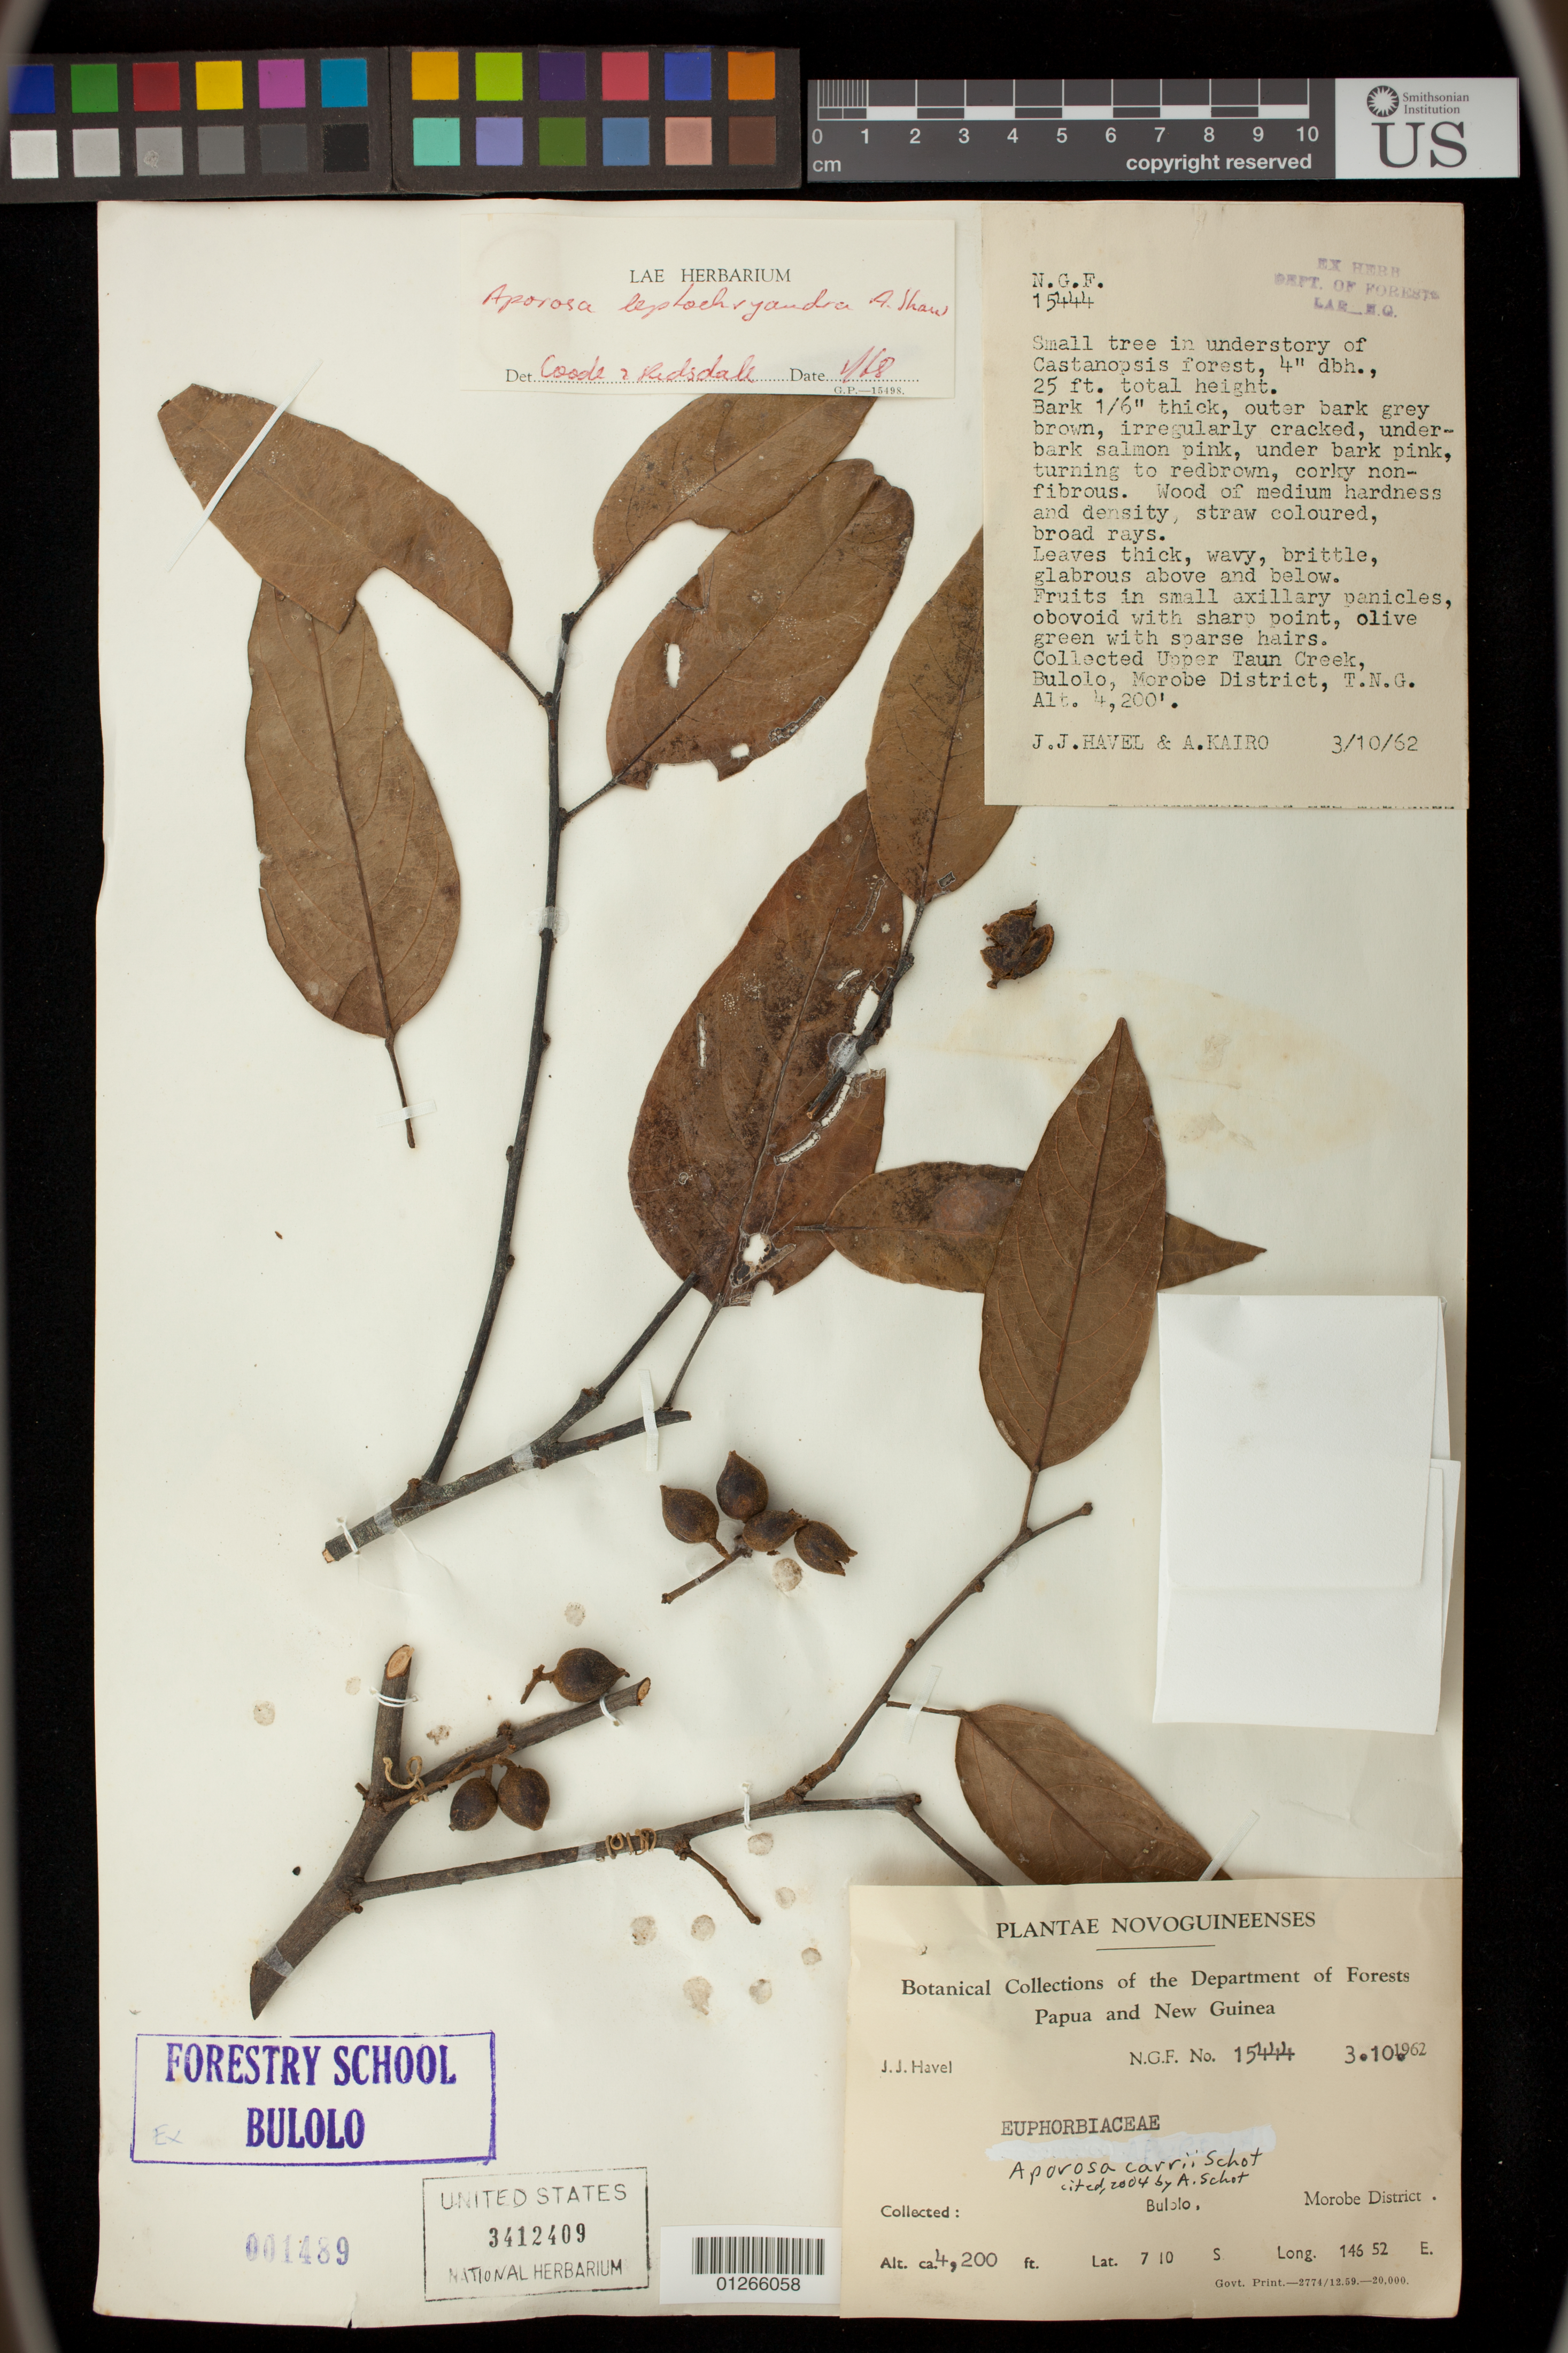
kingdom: Plantae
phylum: Tracheophyta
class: Magnoliopsida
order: Malpighiales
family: Phyllanthaceae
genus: Aporosa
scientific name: Aporosa carrii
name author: A. Schott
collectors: J. Havel & A. Kairo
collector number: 15444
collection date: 1962-10-03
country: Papua New Guinea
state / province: Morobe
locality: Upper Taun Creek, Bulolo, Morobe District, T.N.G.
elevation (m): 1280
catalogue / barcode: US 3412409